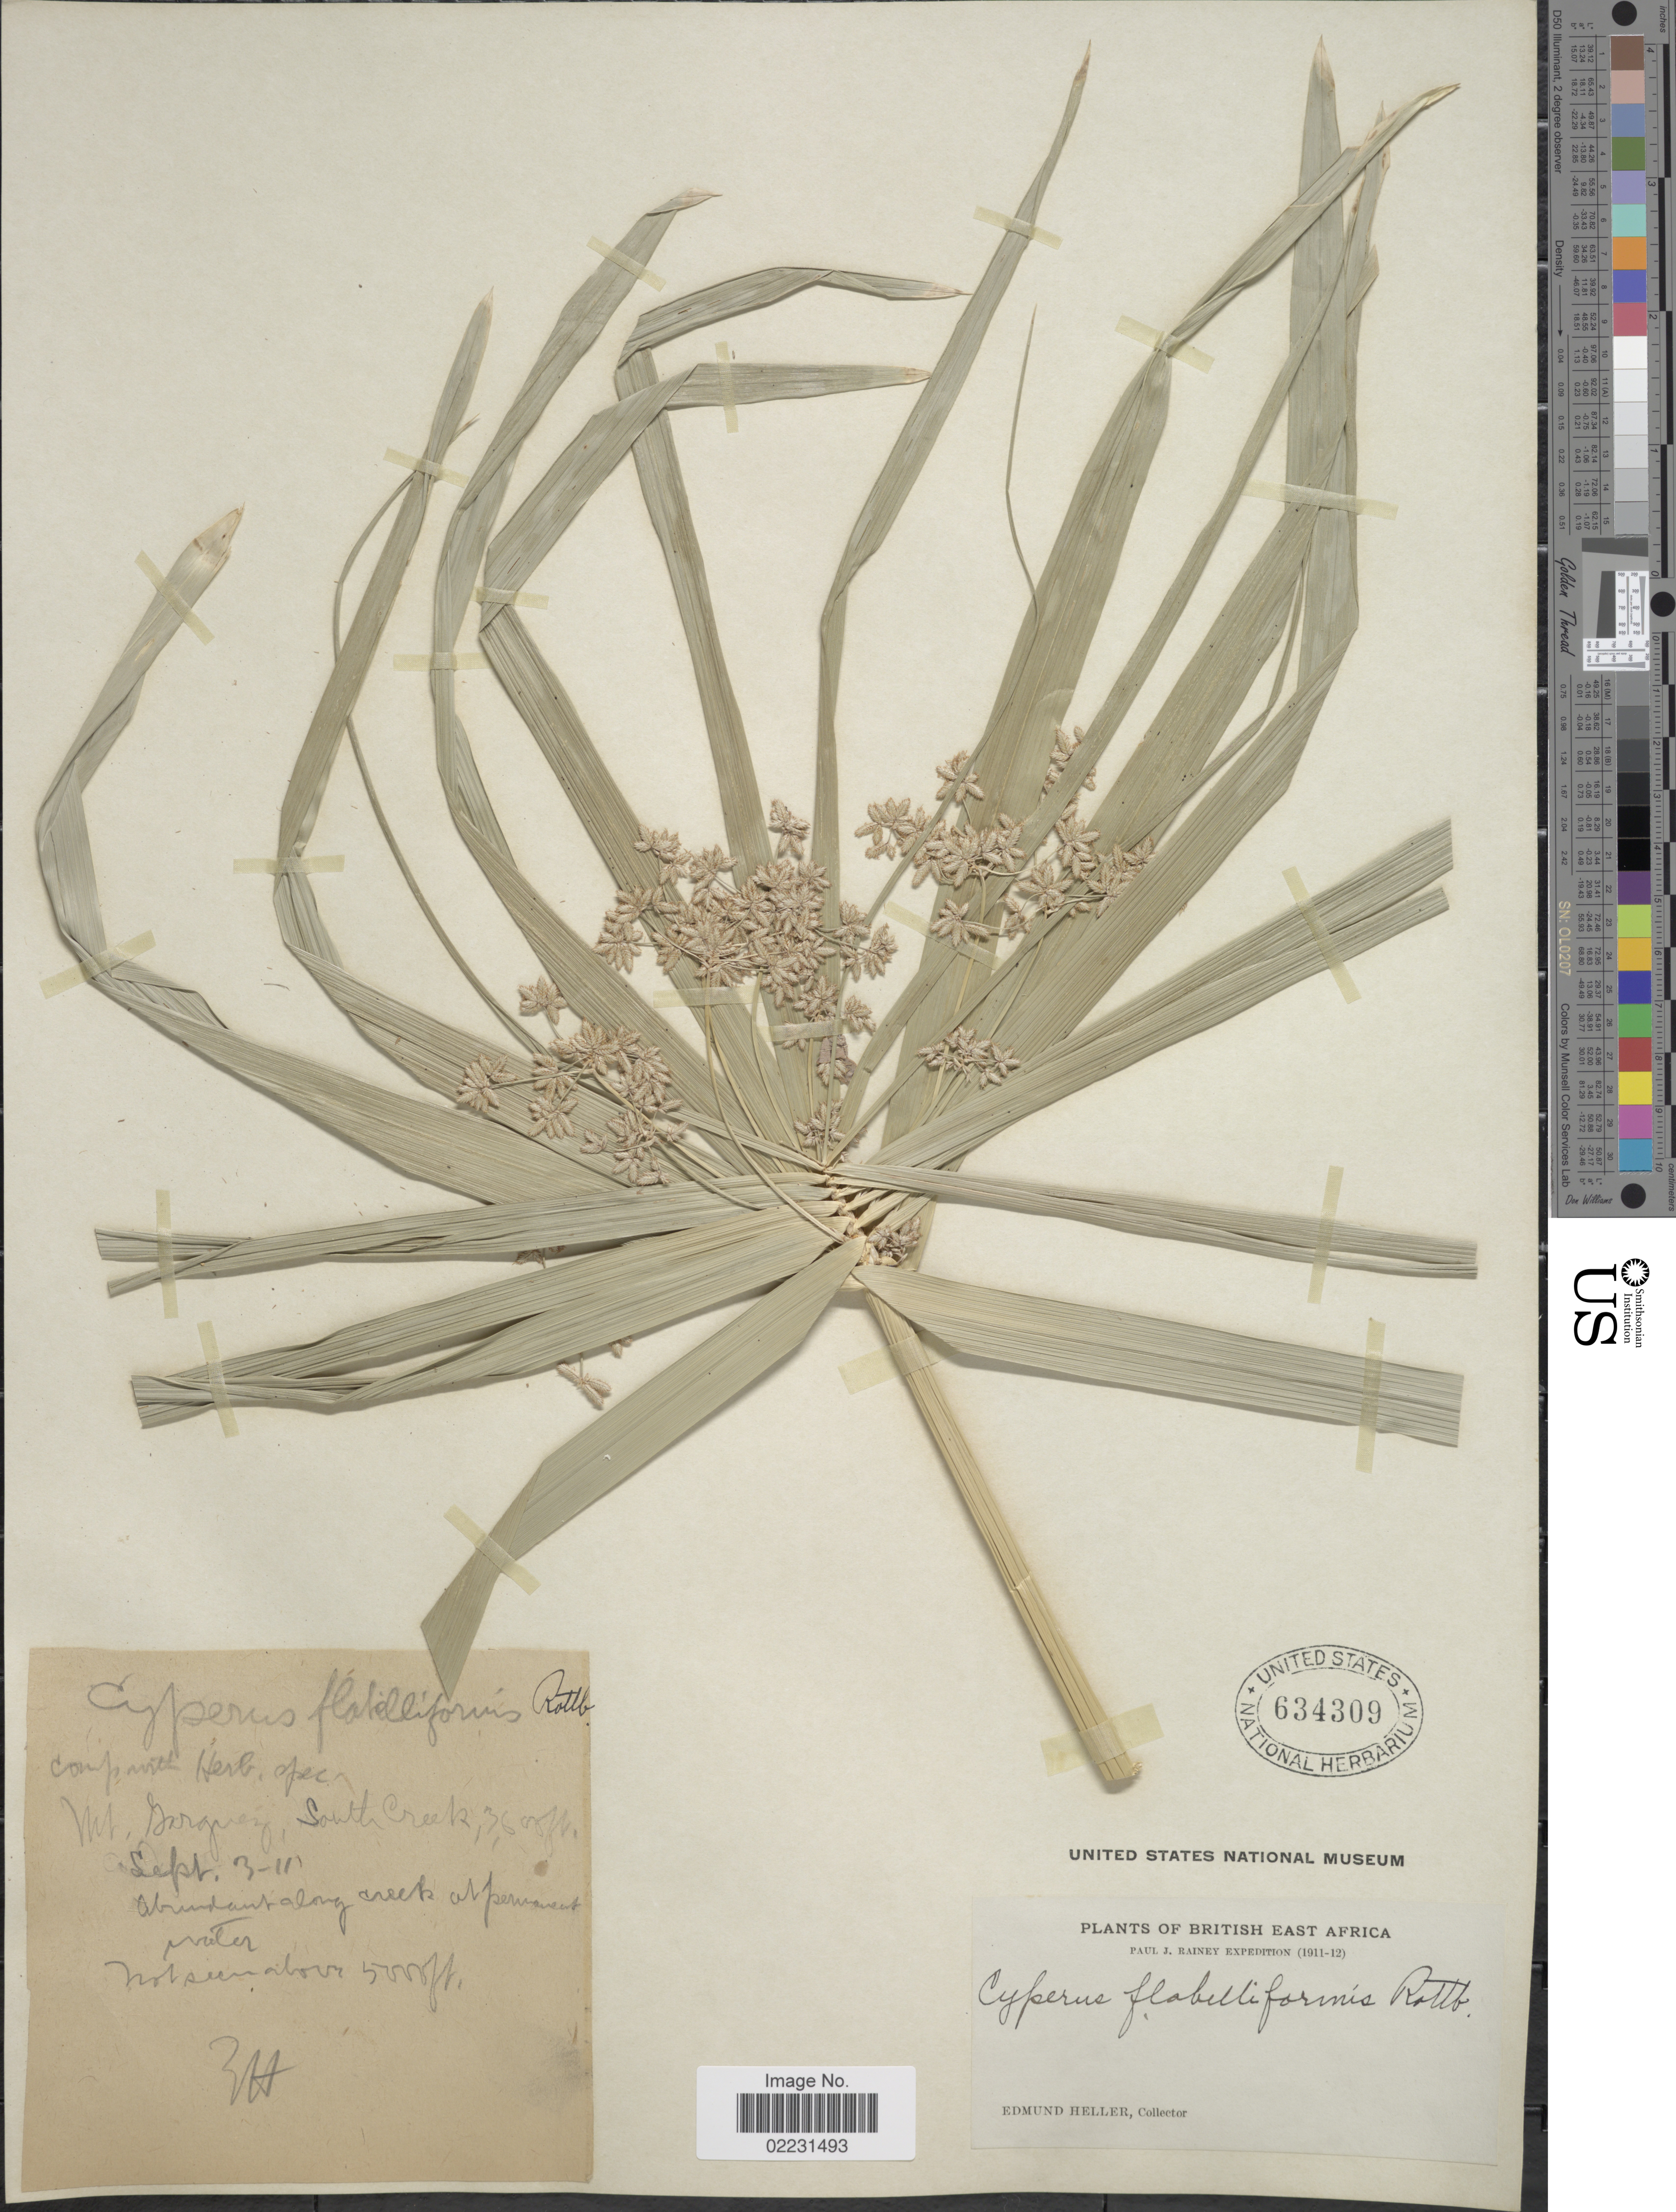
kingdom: Plantae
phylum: Tracheophyta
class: Liliopsida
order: Poales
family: Cyperaceae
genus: Cyperus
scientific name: Cyperus involucratus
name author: Rottb.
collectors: E. Heller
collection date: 1911-09-03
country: Kenya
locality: Mt. Garguez, South Creek. British East Africa.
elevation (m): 1097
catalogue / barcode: US 634309